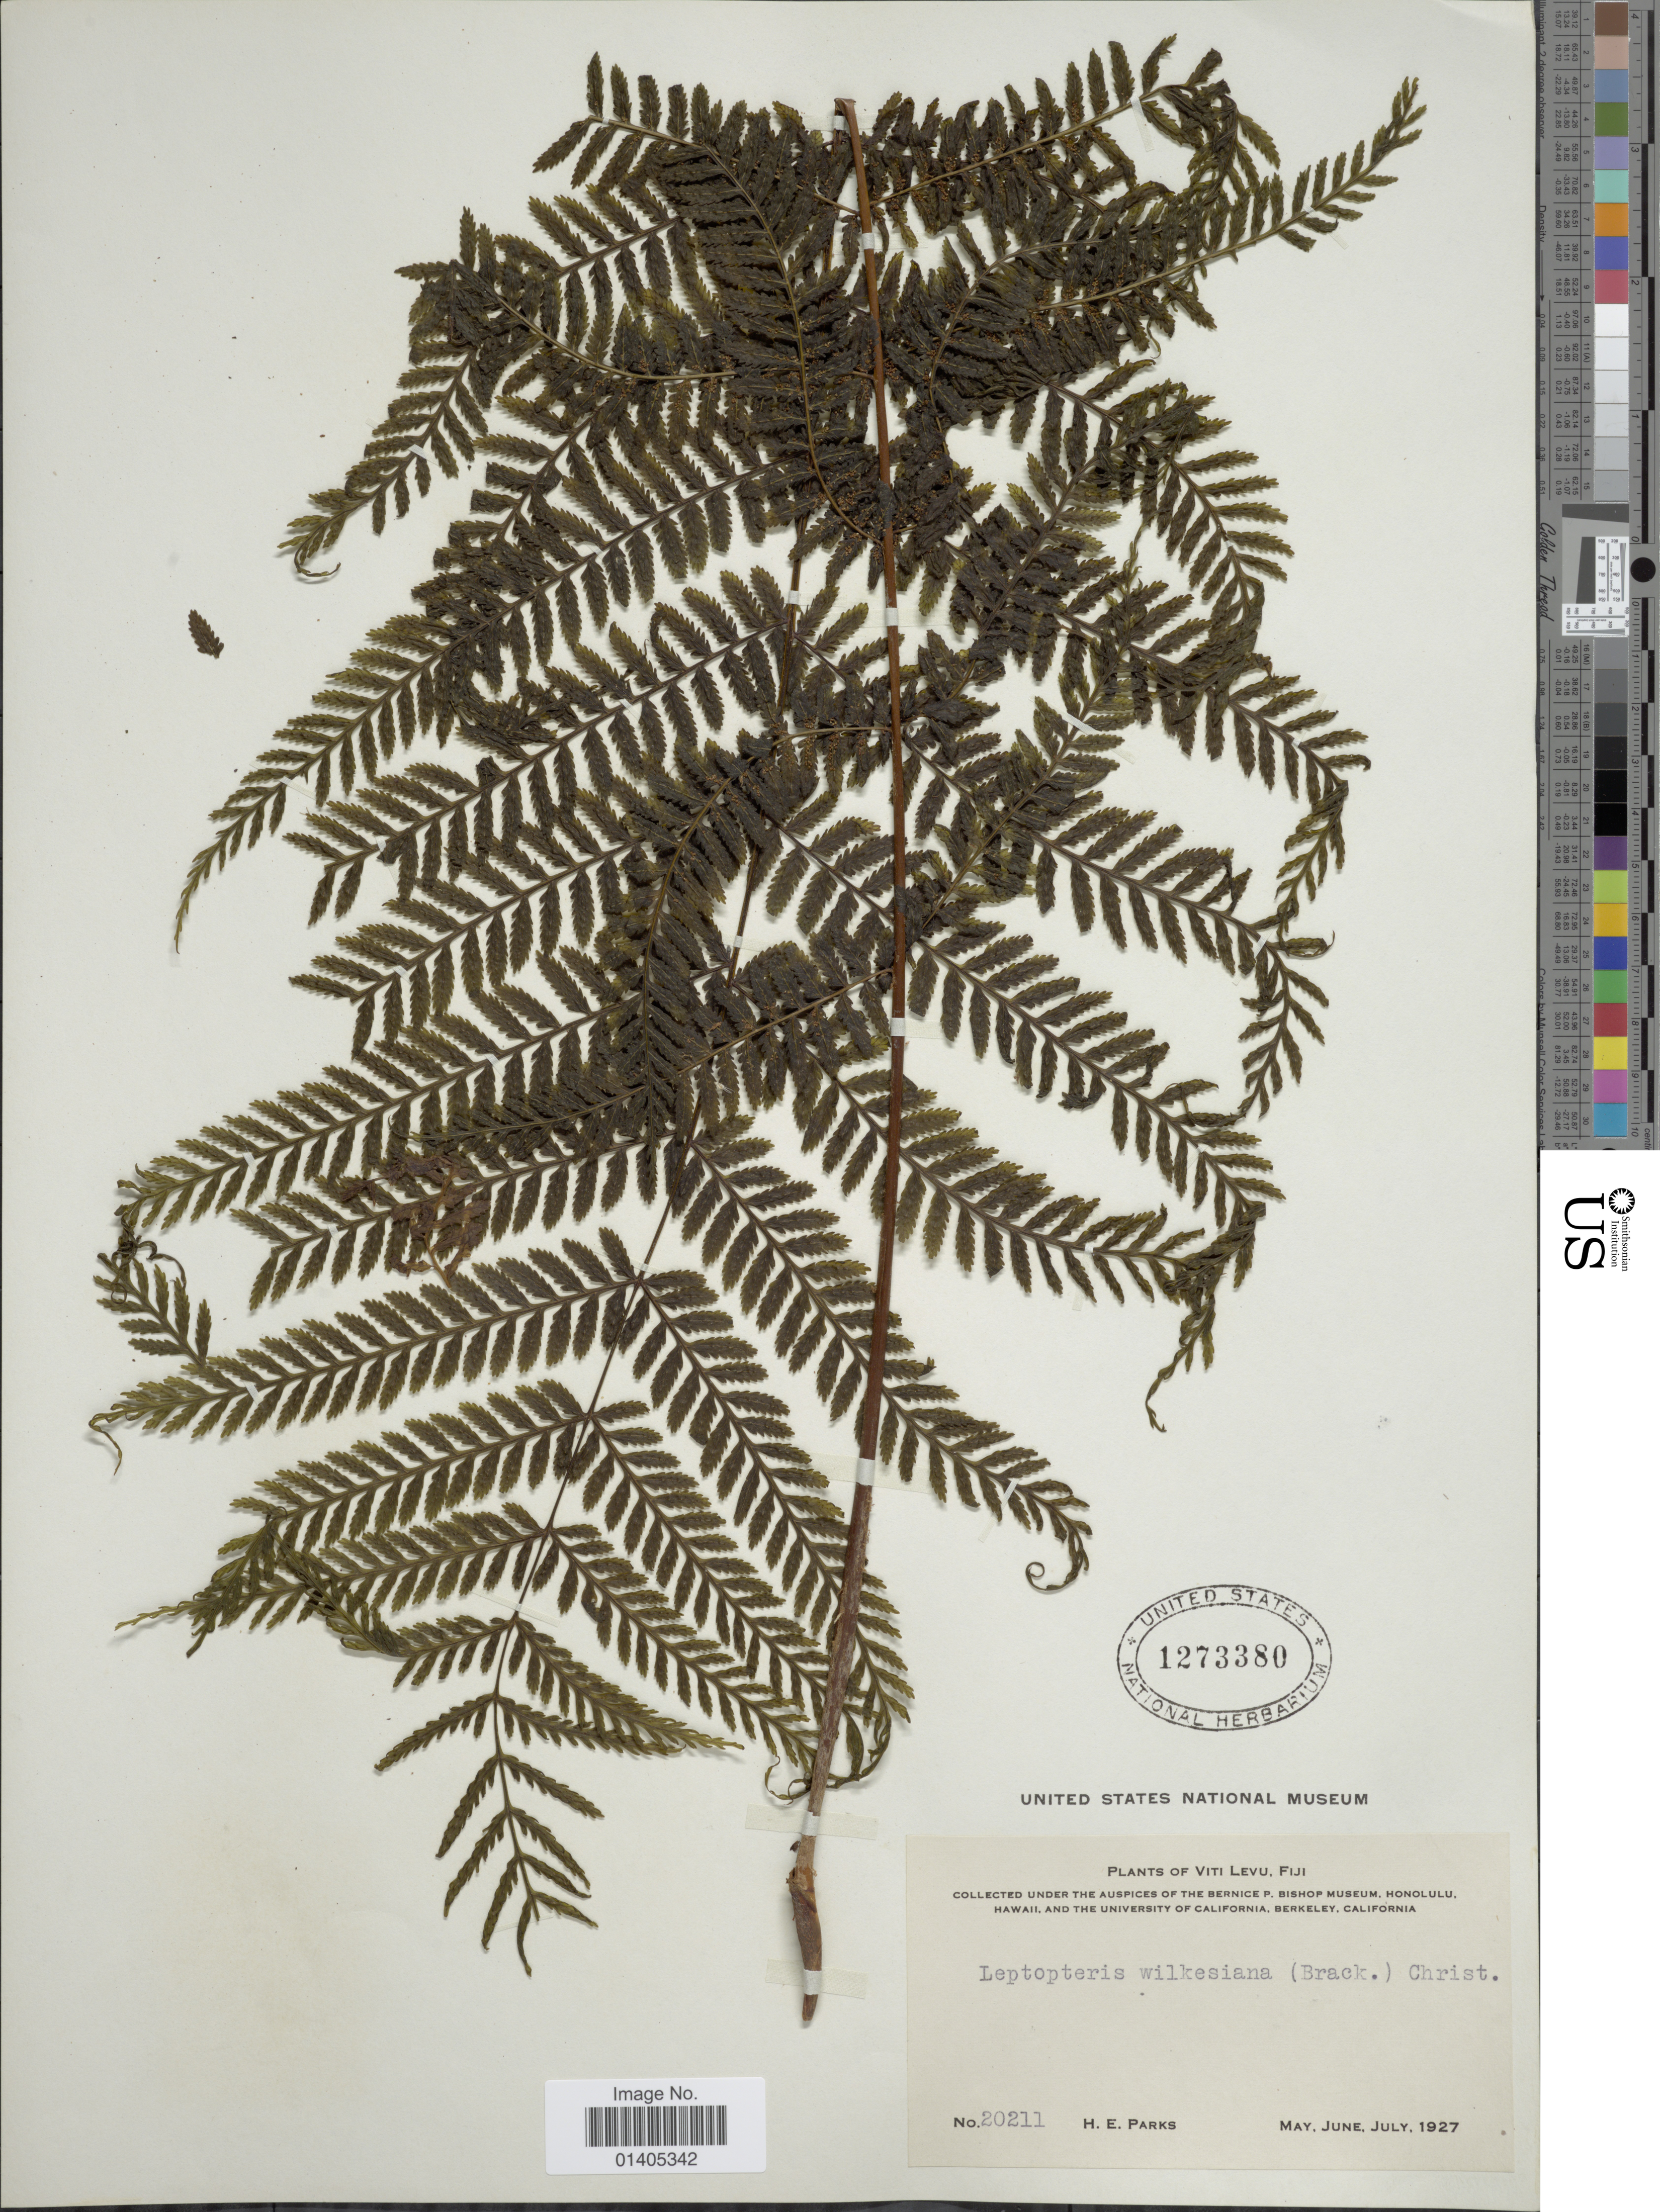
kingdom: Plantae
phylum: Tracheophyta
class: Polypodiopsida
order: Osmundales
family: Osmundaceae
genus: Leptopteris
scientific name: Leptopteris wilkesiana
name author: (Brack.) Christ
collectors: H. E. Parks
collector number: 20211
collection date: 1927-05/1927-07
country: Fiji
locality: Viti Levu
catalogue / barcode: US 1273380